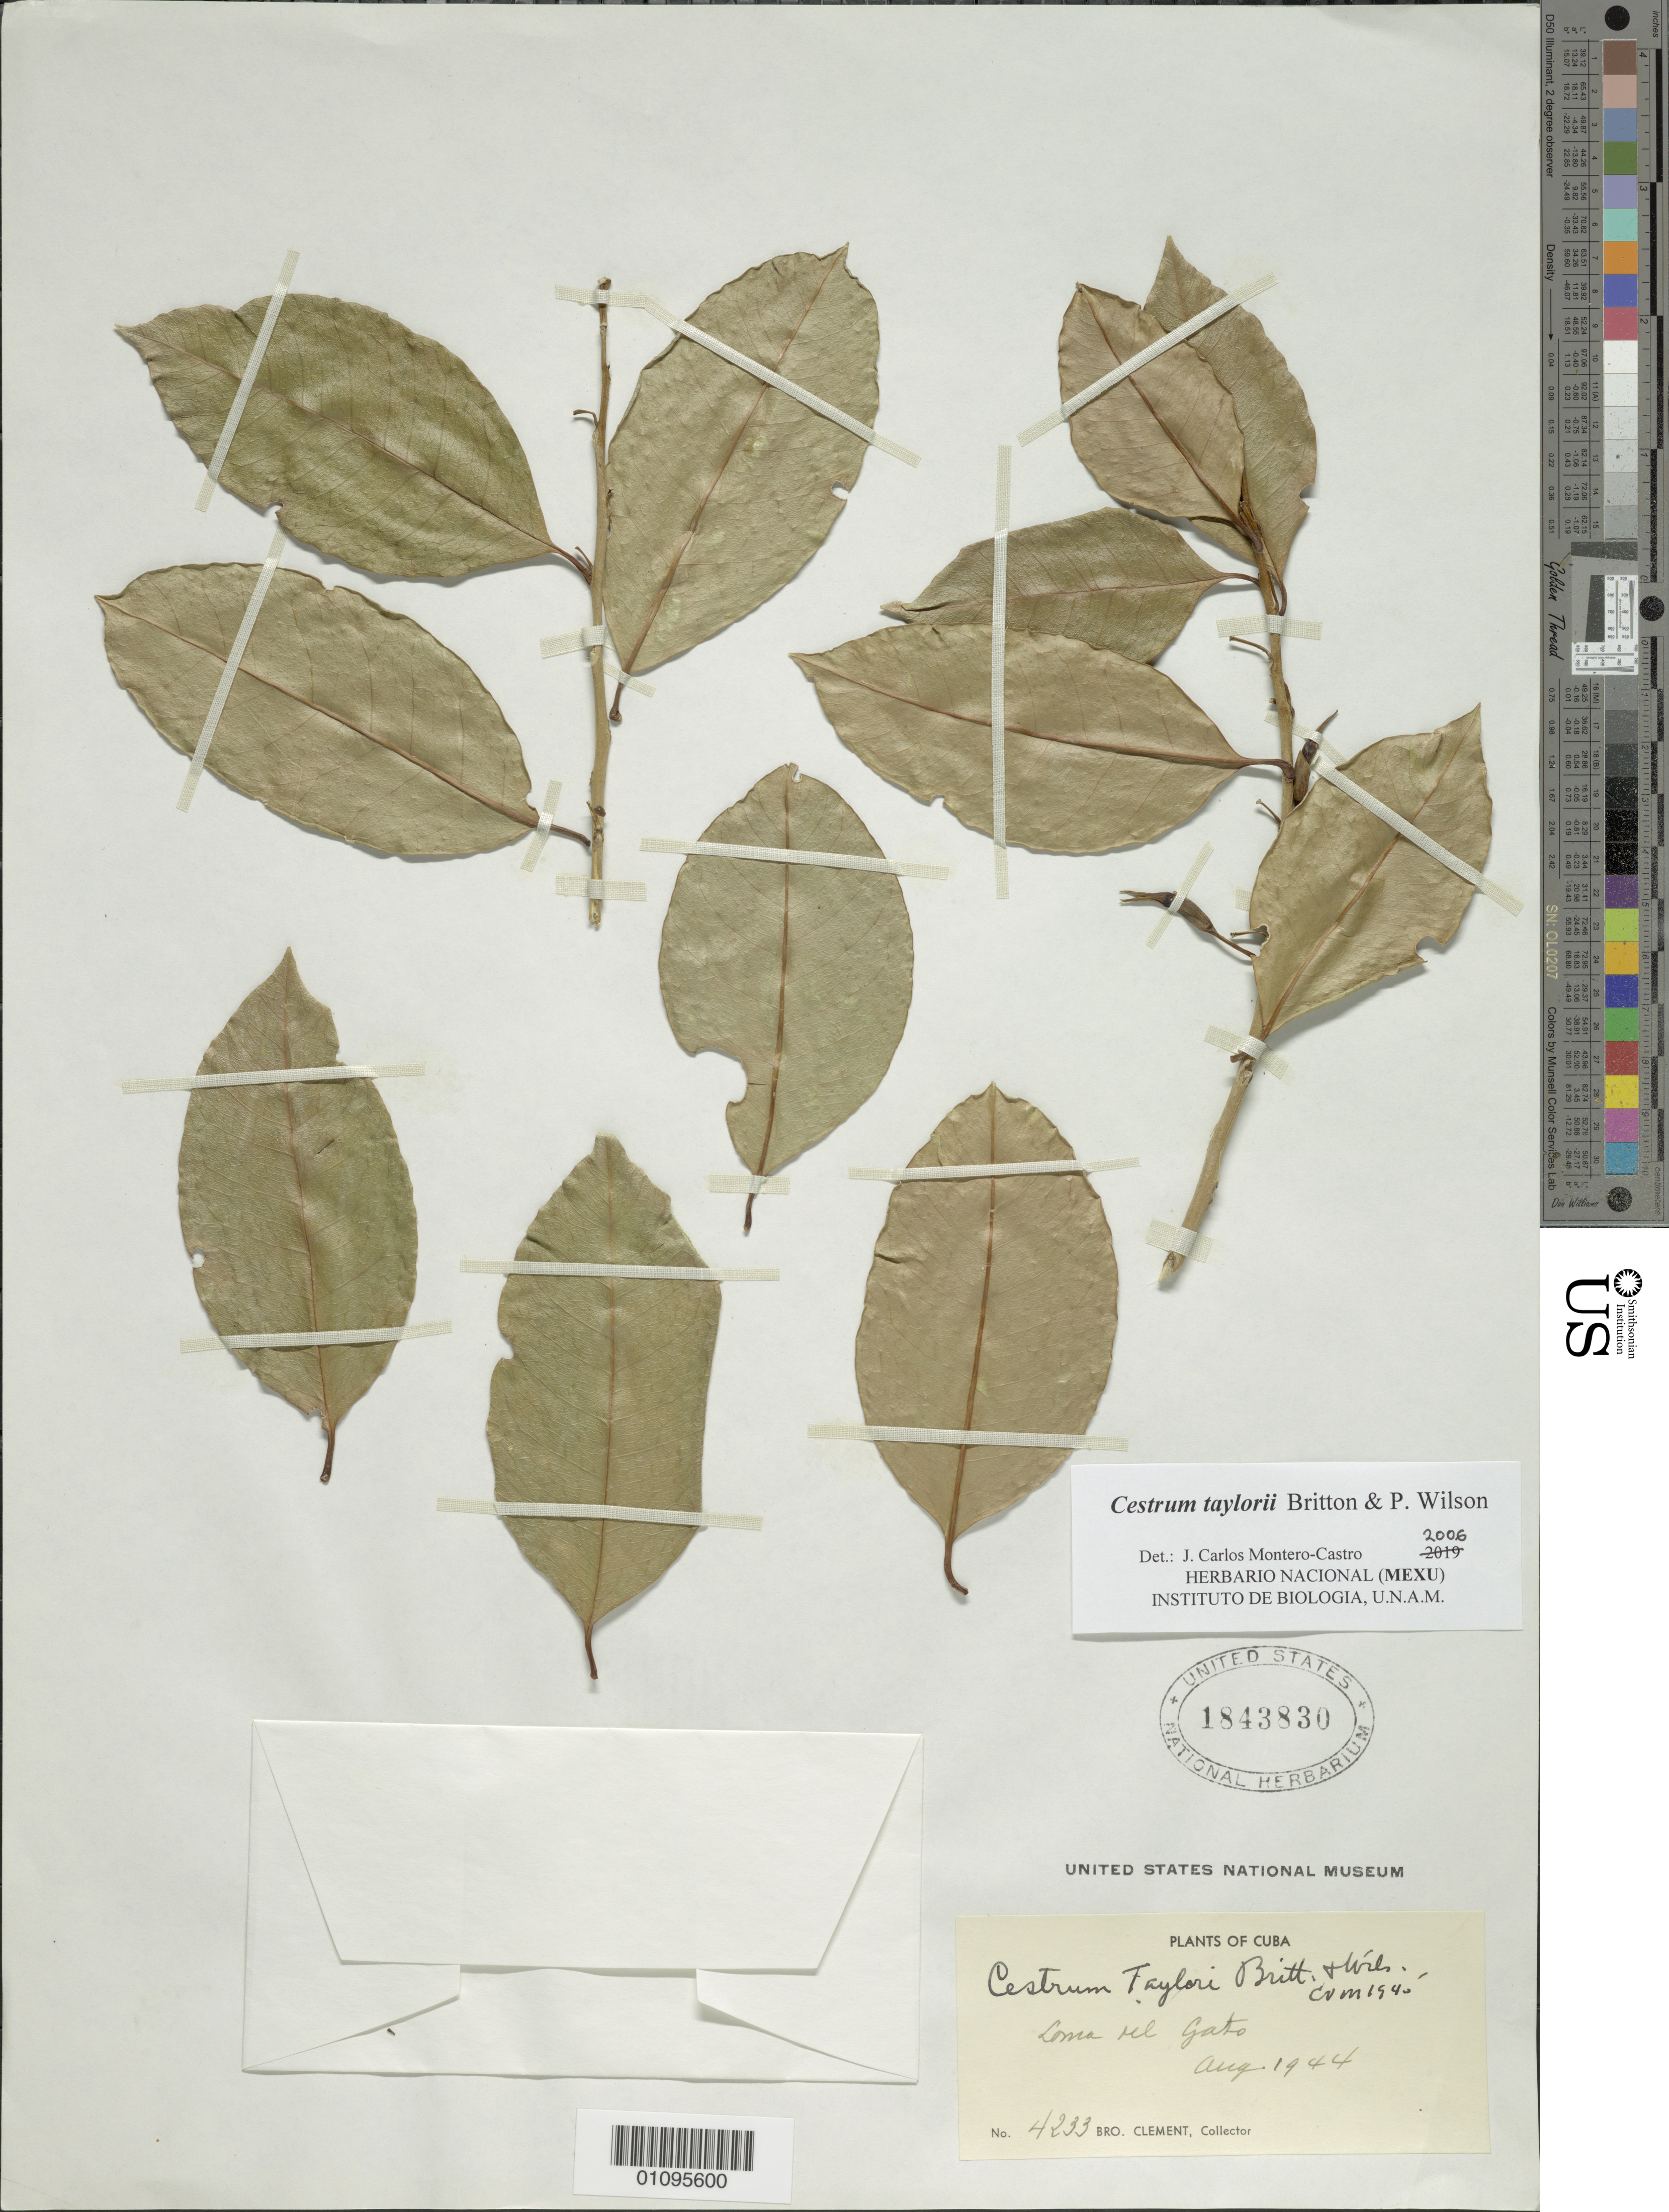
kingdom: Plantae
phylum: Tracheophyta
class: Magnoliopsida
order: Solanales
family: Solanaceae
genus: Cestrum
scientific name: Cestrum taylorii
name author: Britton & P. Wilson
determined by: Montero-Castro, J. C.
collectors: B. Clement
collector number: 4233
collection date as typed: Aug 1944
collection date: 1944-08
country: Cuba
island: Cuba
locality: Loma del Gato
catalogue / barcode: US 1843830